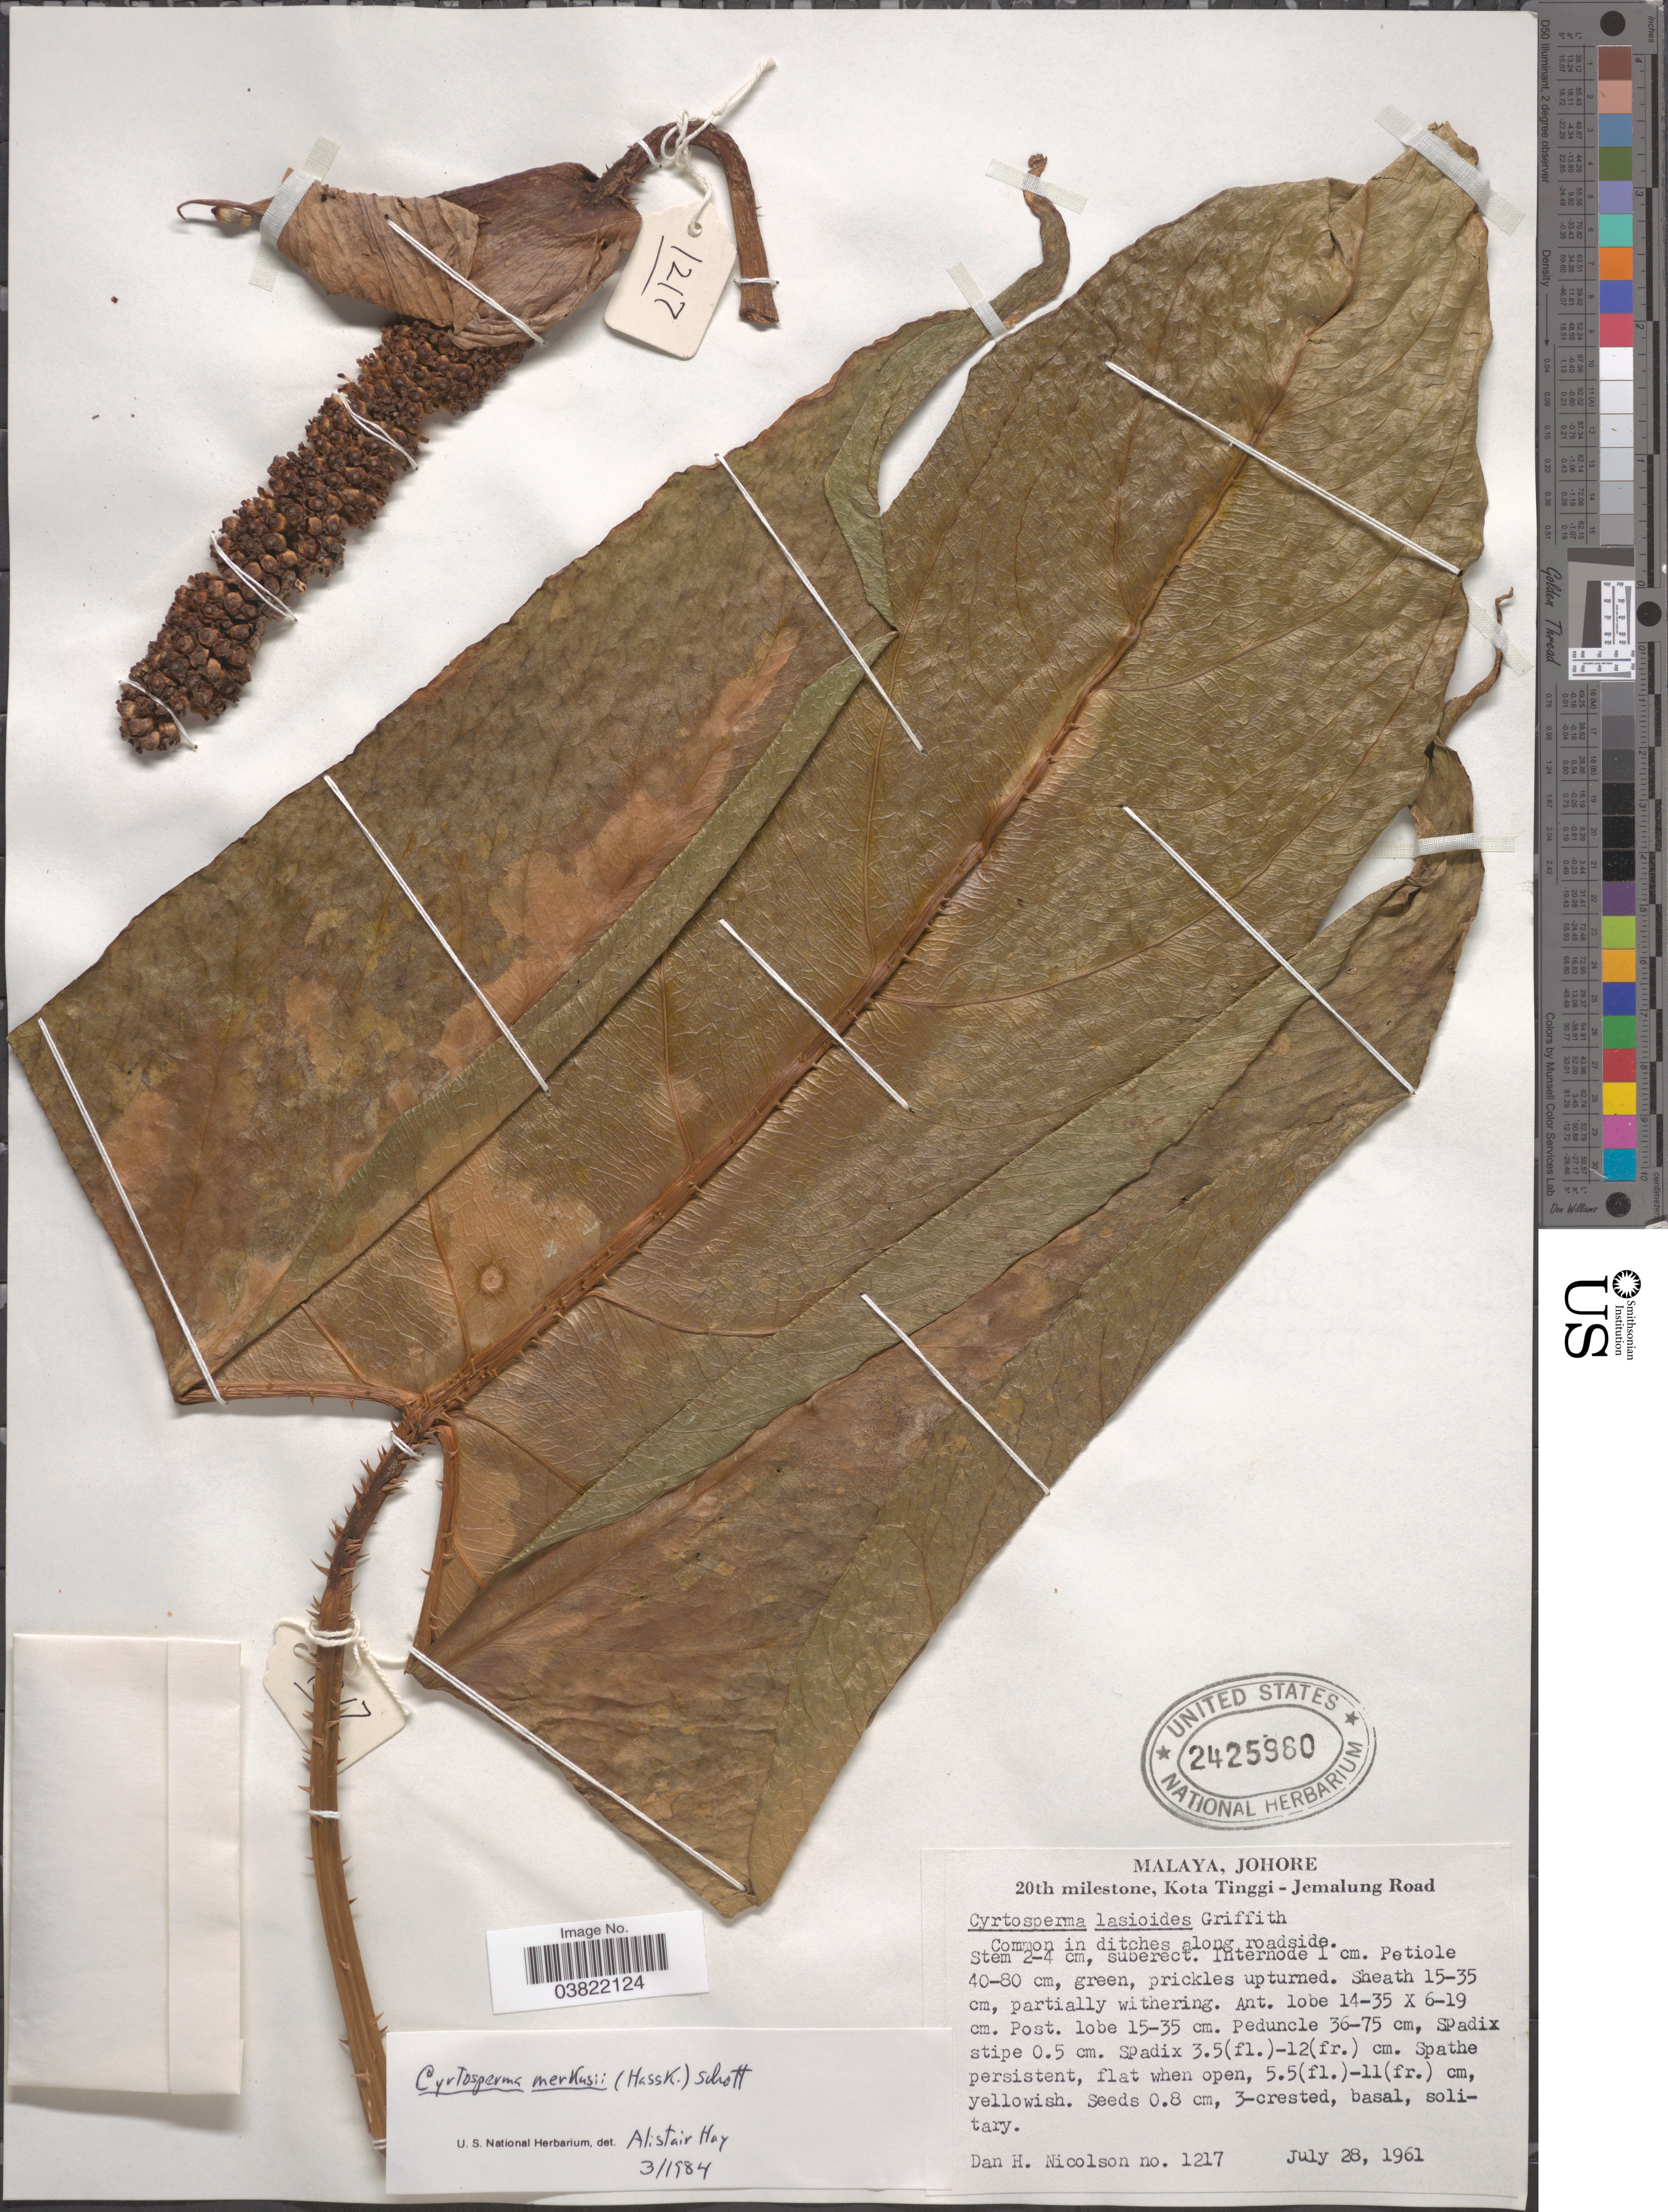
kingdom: Plantae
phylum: Tracheophyta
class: Liliopsida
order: Alismatales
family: Araceae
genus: Cyrtosperma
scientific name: Cyrtosperma merkusii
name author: (Hassk.) Schott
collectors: D. H. Nicolson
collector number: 1217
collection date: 1961-07-28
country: Malaysia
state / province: Johor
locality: Malaya, Johore. 20th milestone, Kota Tinggi - Jemalung Road.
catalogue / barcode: US 2425960